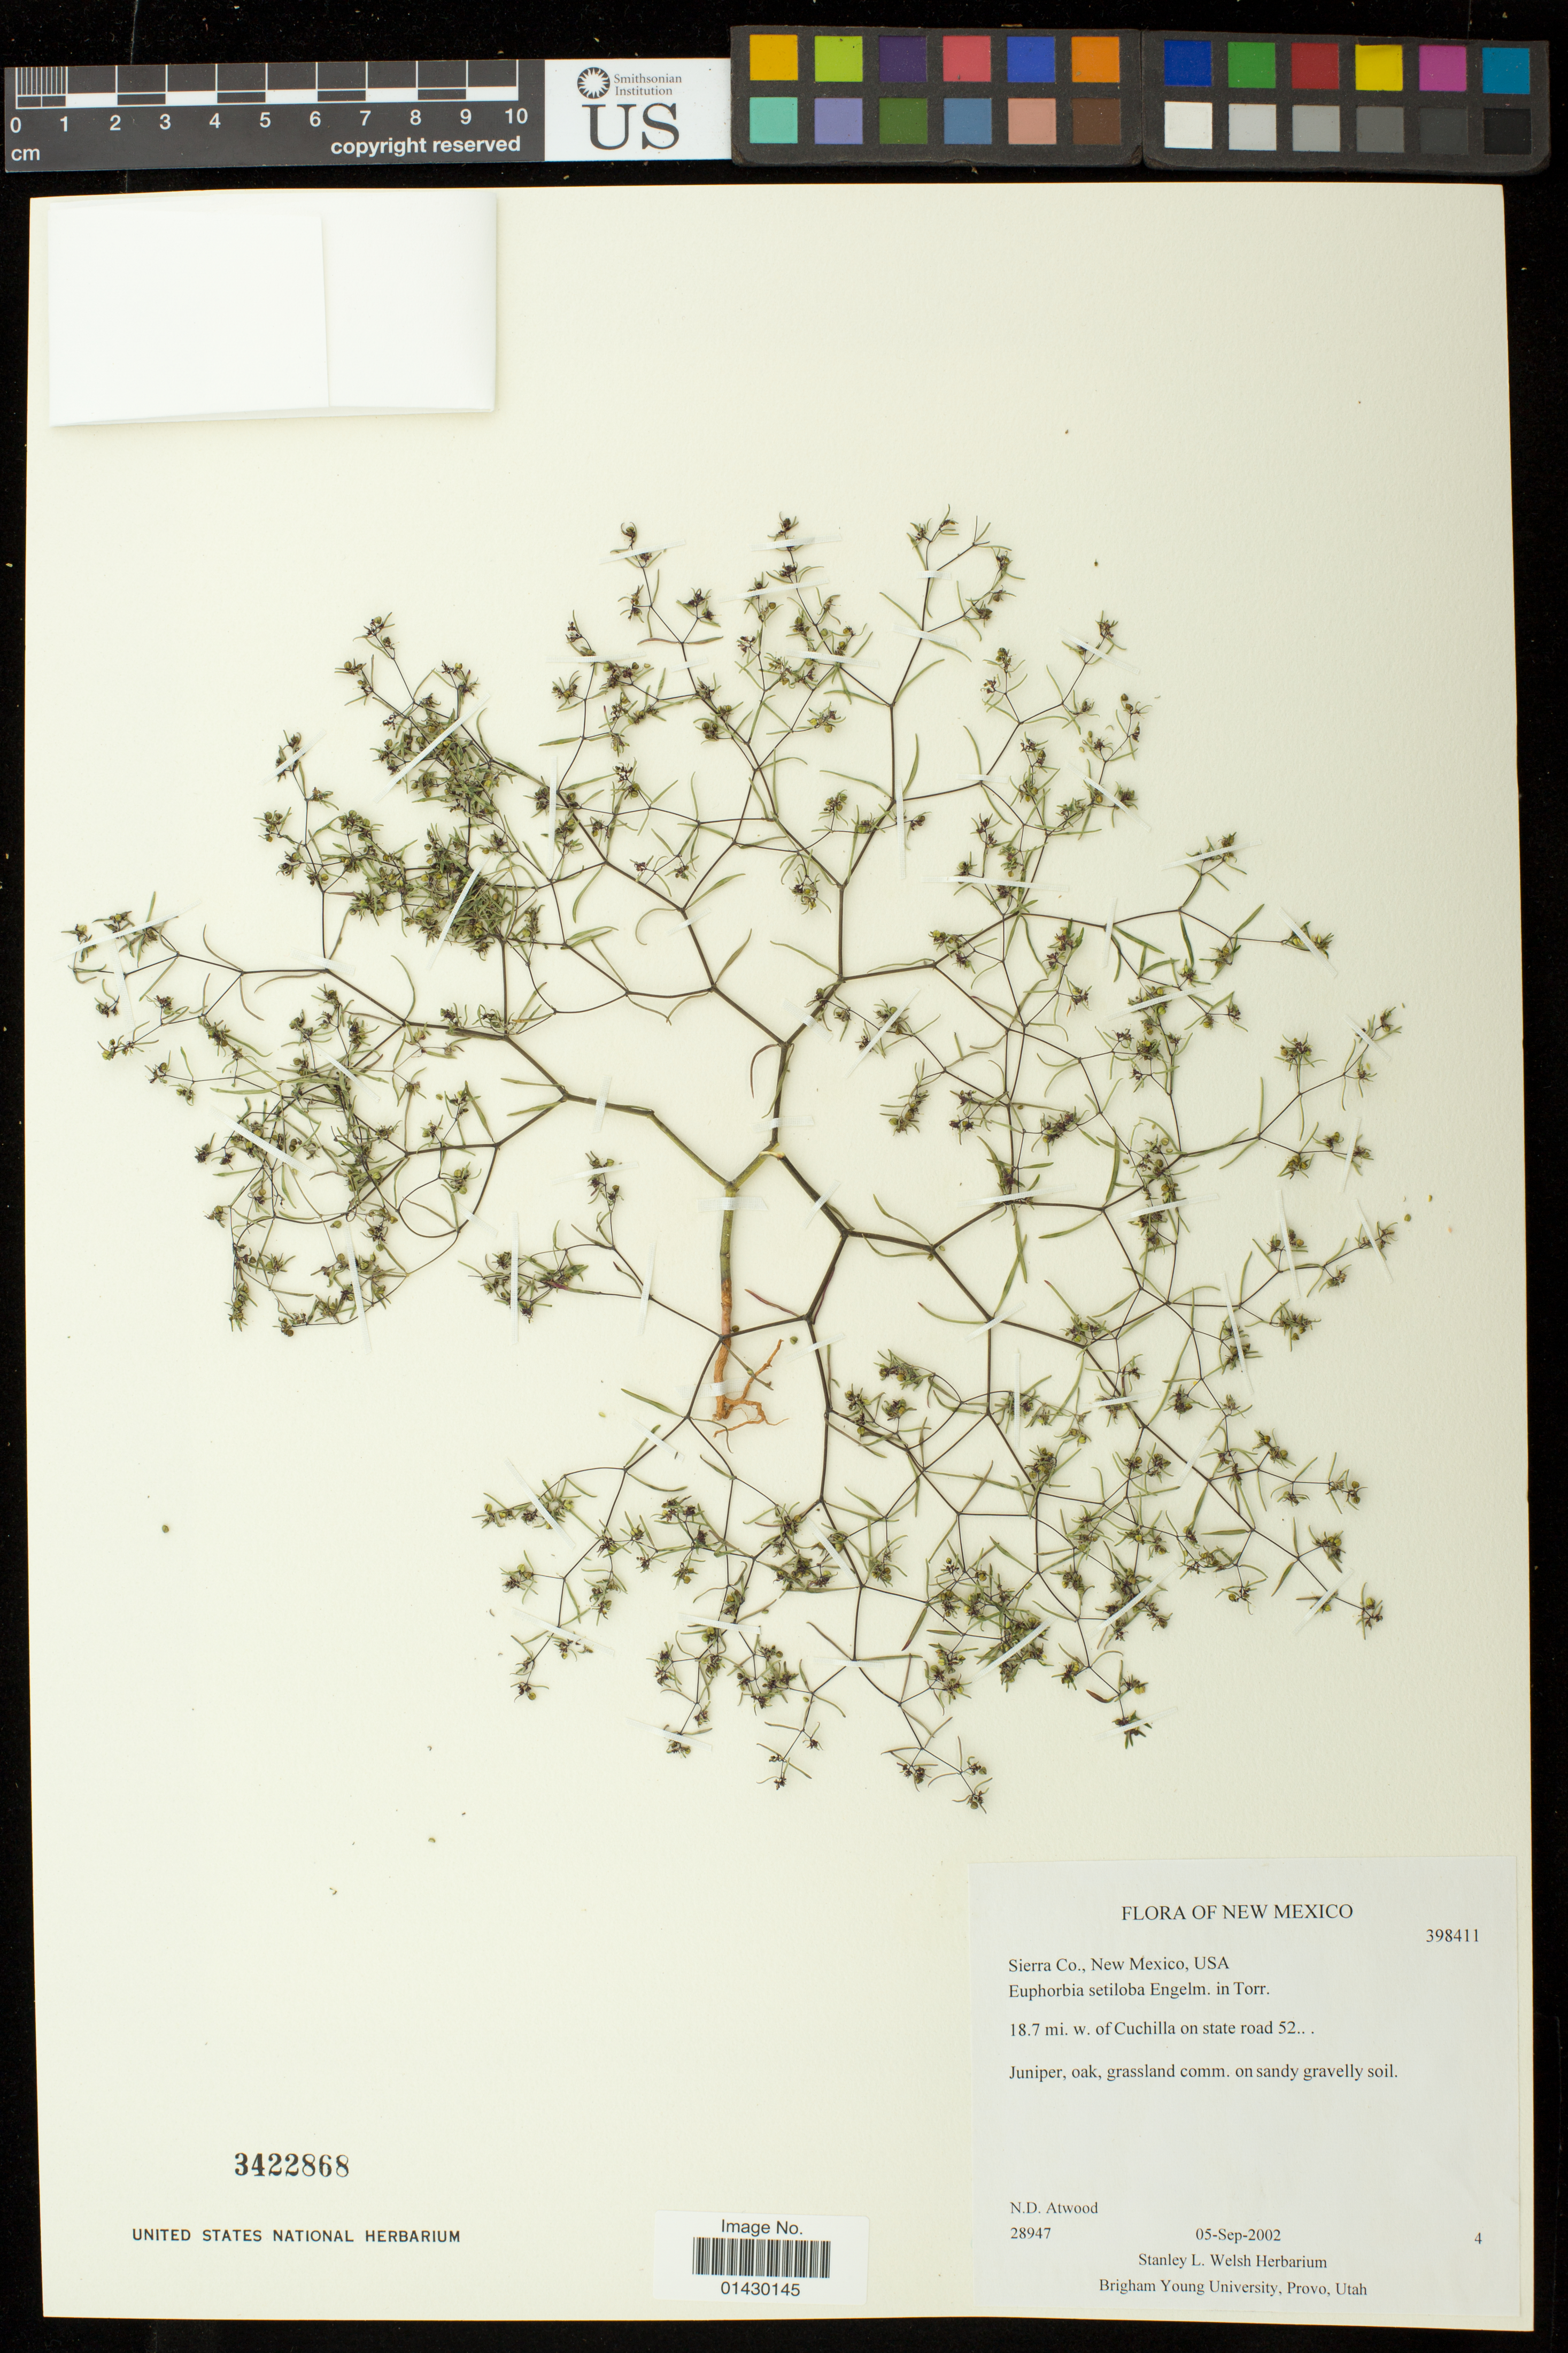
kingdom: Plantae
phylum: Tracheophyta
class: Magnoliopsida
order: Malpighiales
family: Euphorbiaceae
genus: Euphorbia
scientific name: Euphorbia setiloba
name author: Engelm.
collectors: N. D. Atwood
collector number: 28947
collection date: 2002-09-05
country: United States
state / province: New Mexico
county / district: Sierra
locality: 18.7 mi. w. of Cuchilla on state road 52.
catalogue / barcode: US 3422868